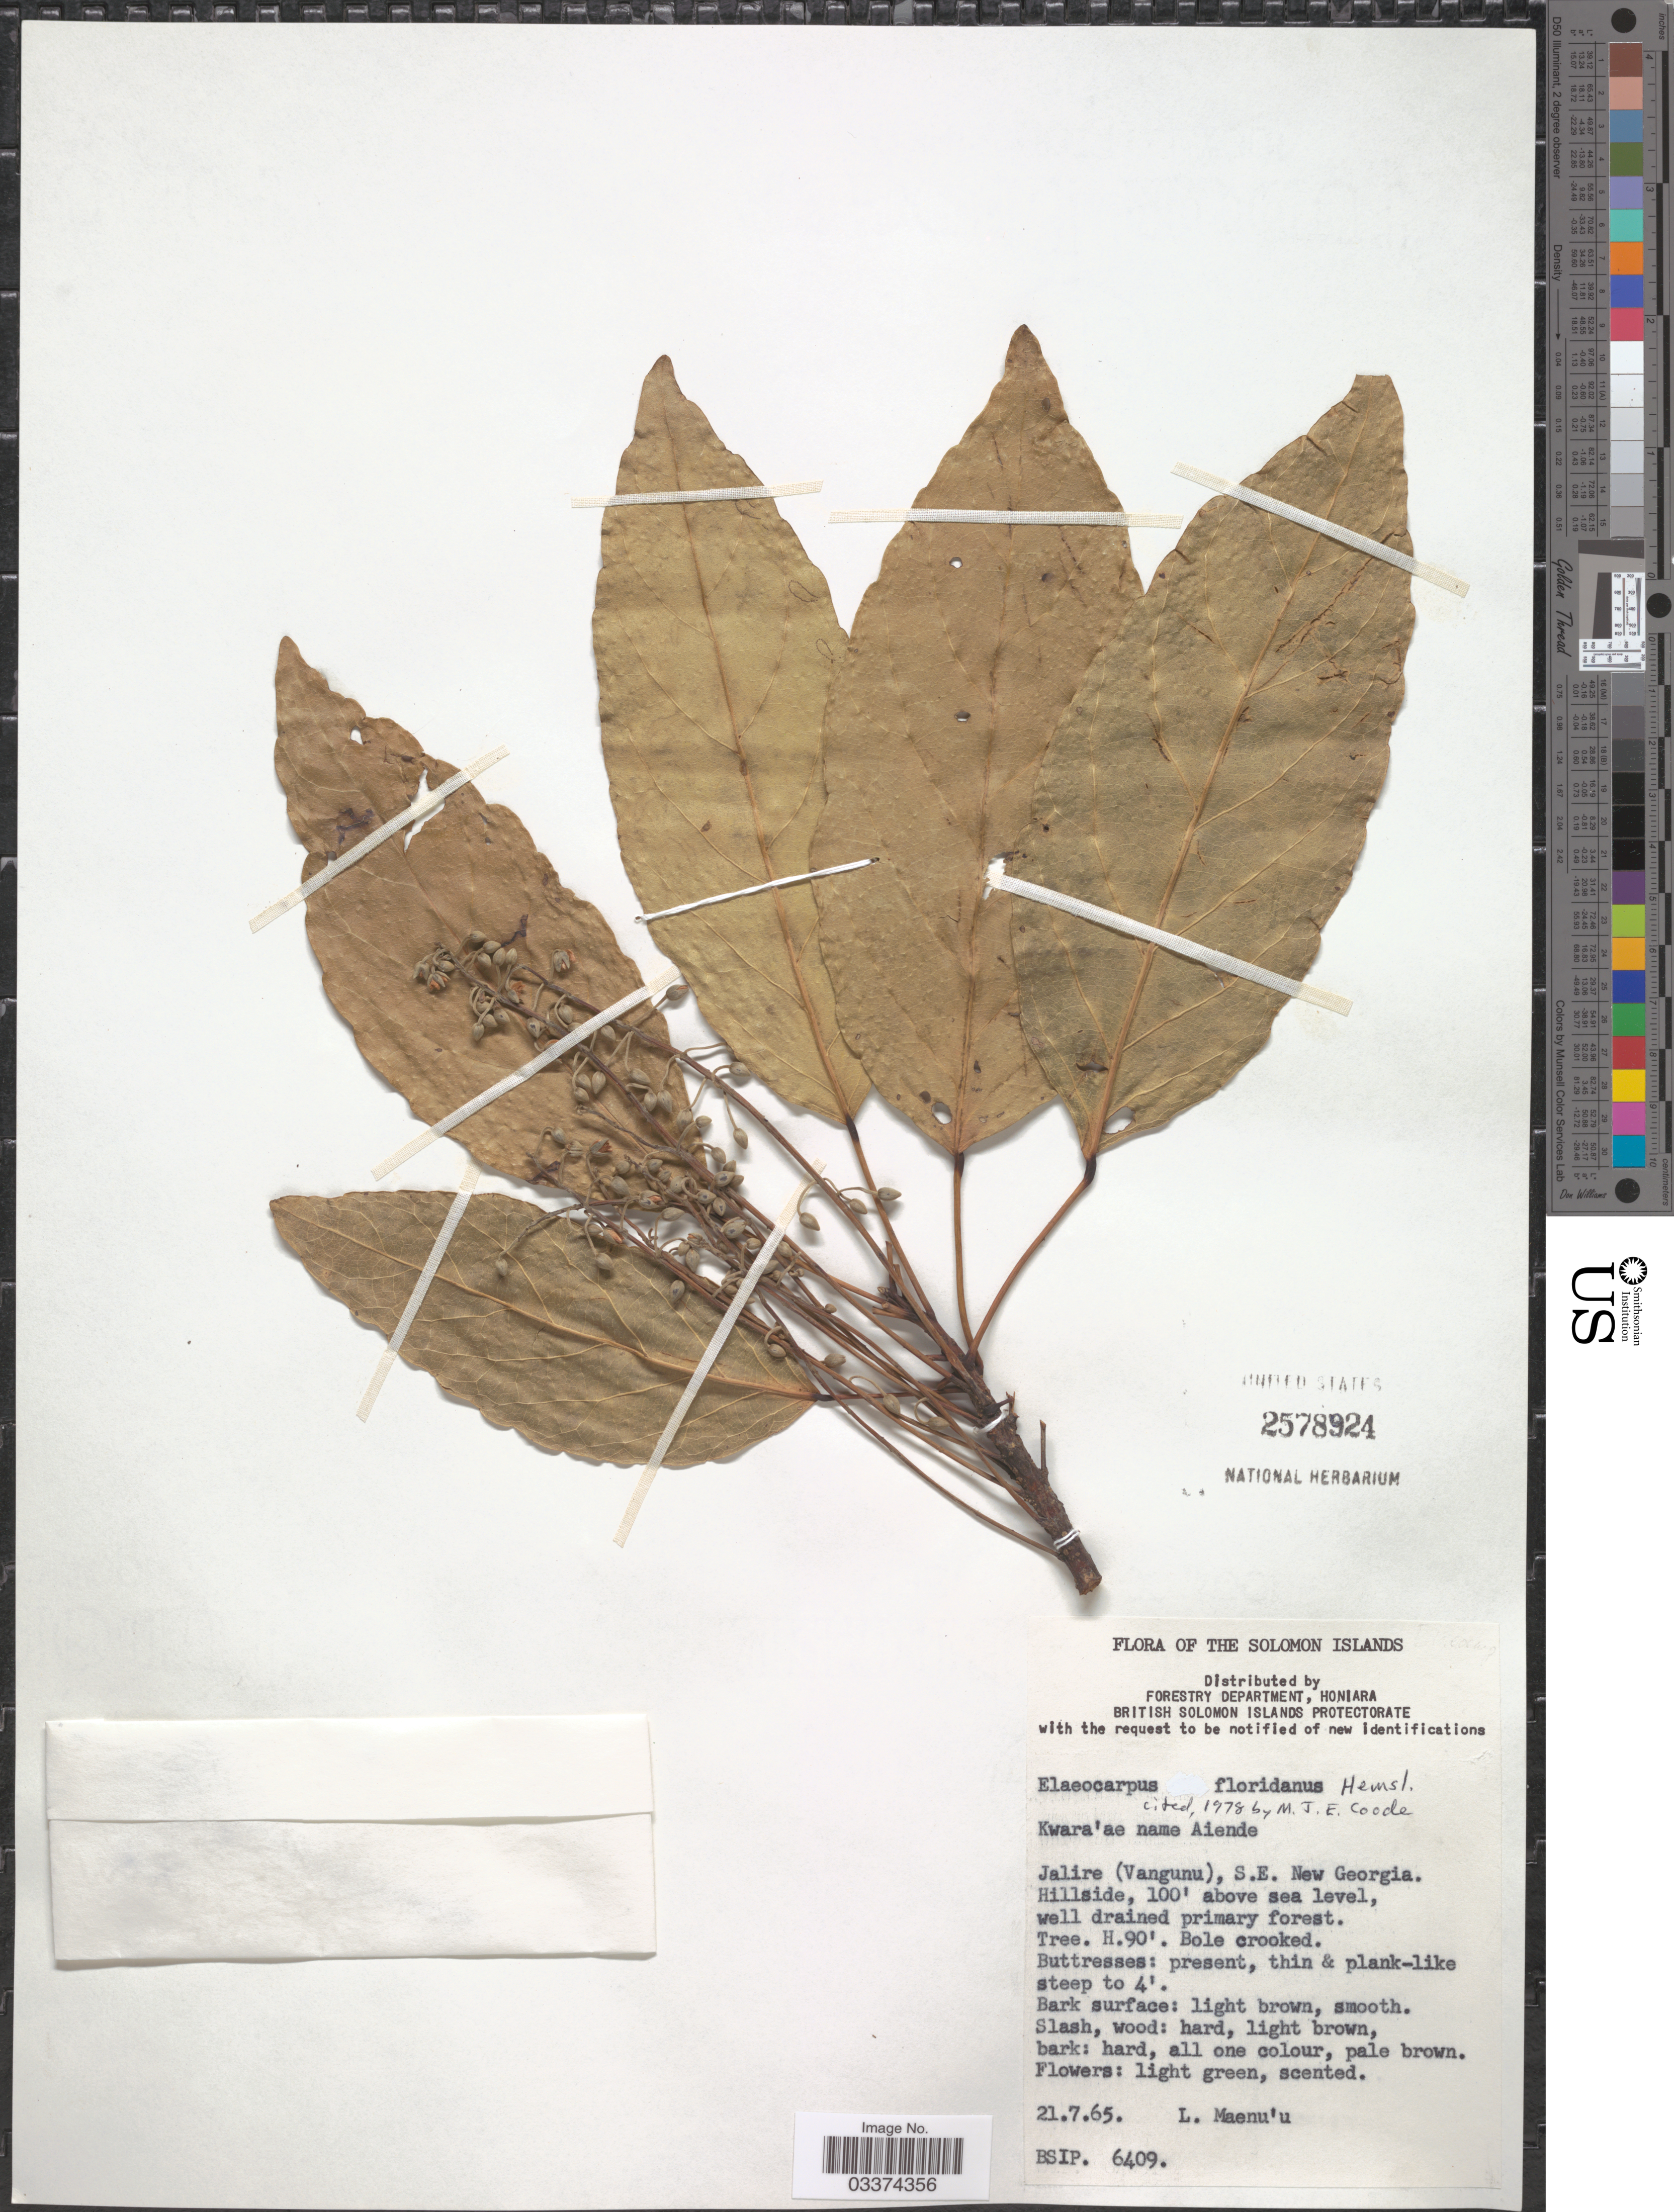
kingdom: Plantae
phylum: Tracheophyta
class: Magnoliopsida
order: Oxalidales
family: Elaeocarpaceae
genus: Elaeocarpus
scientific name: Elaeocarpus floridanus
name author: Hemsl.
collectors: L. Maenu'u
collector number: BSIP6409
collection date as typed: Transcribed d/m/y: 21/7/65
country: Solomon Islands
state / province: Solomon Islands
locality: Jalire (Vangunu), S.E. New Georgia.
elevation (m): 30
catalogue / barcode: US 2578924